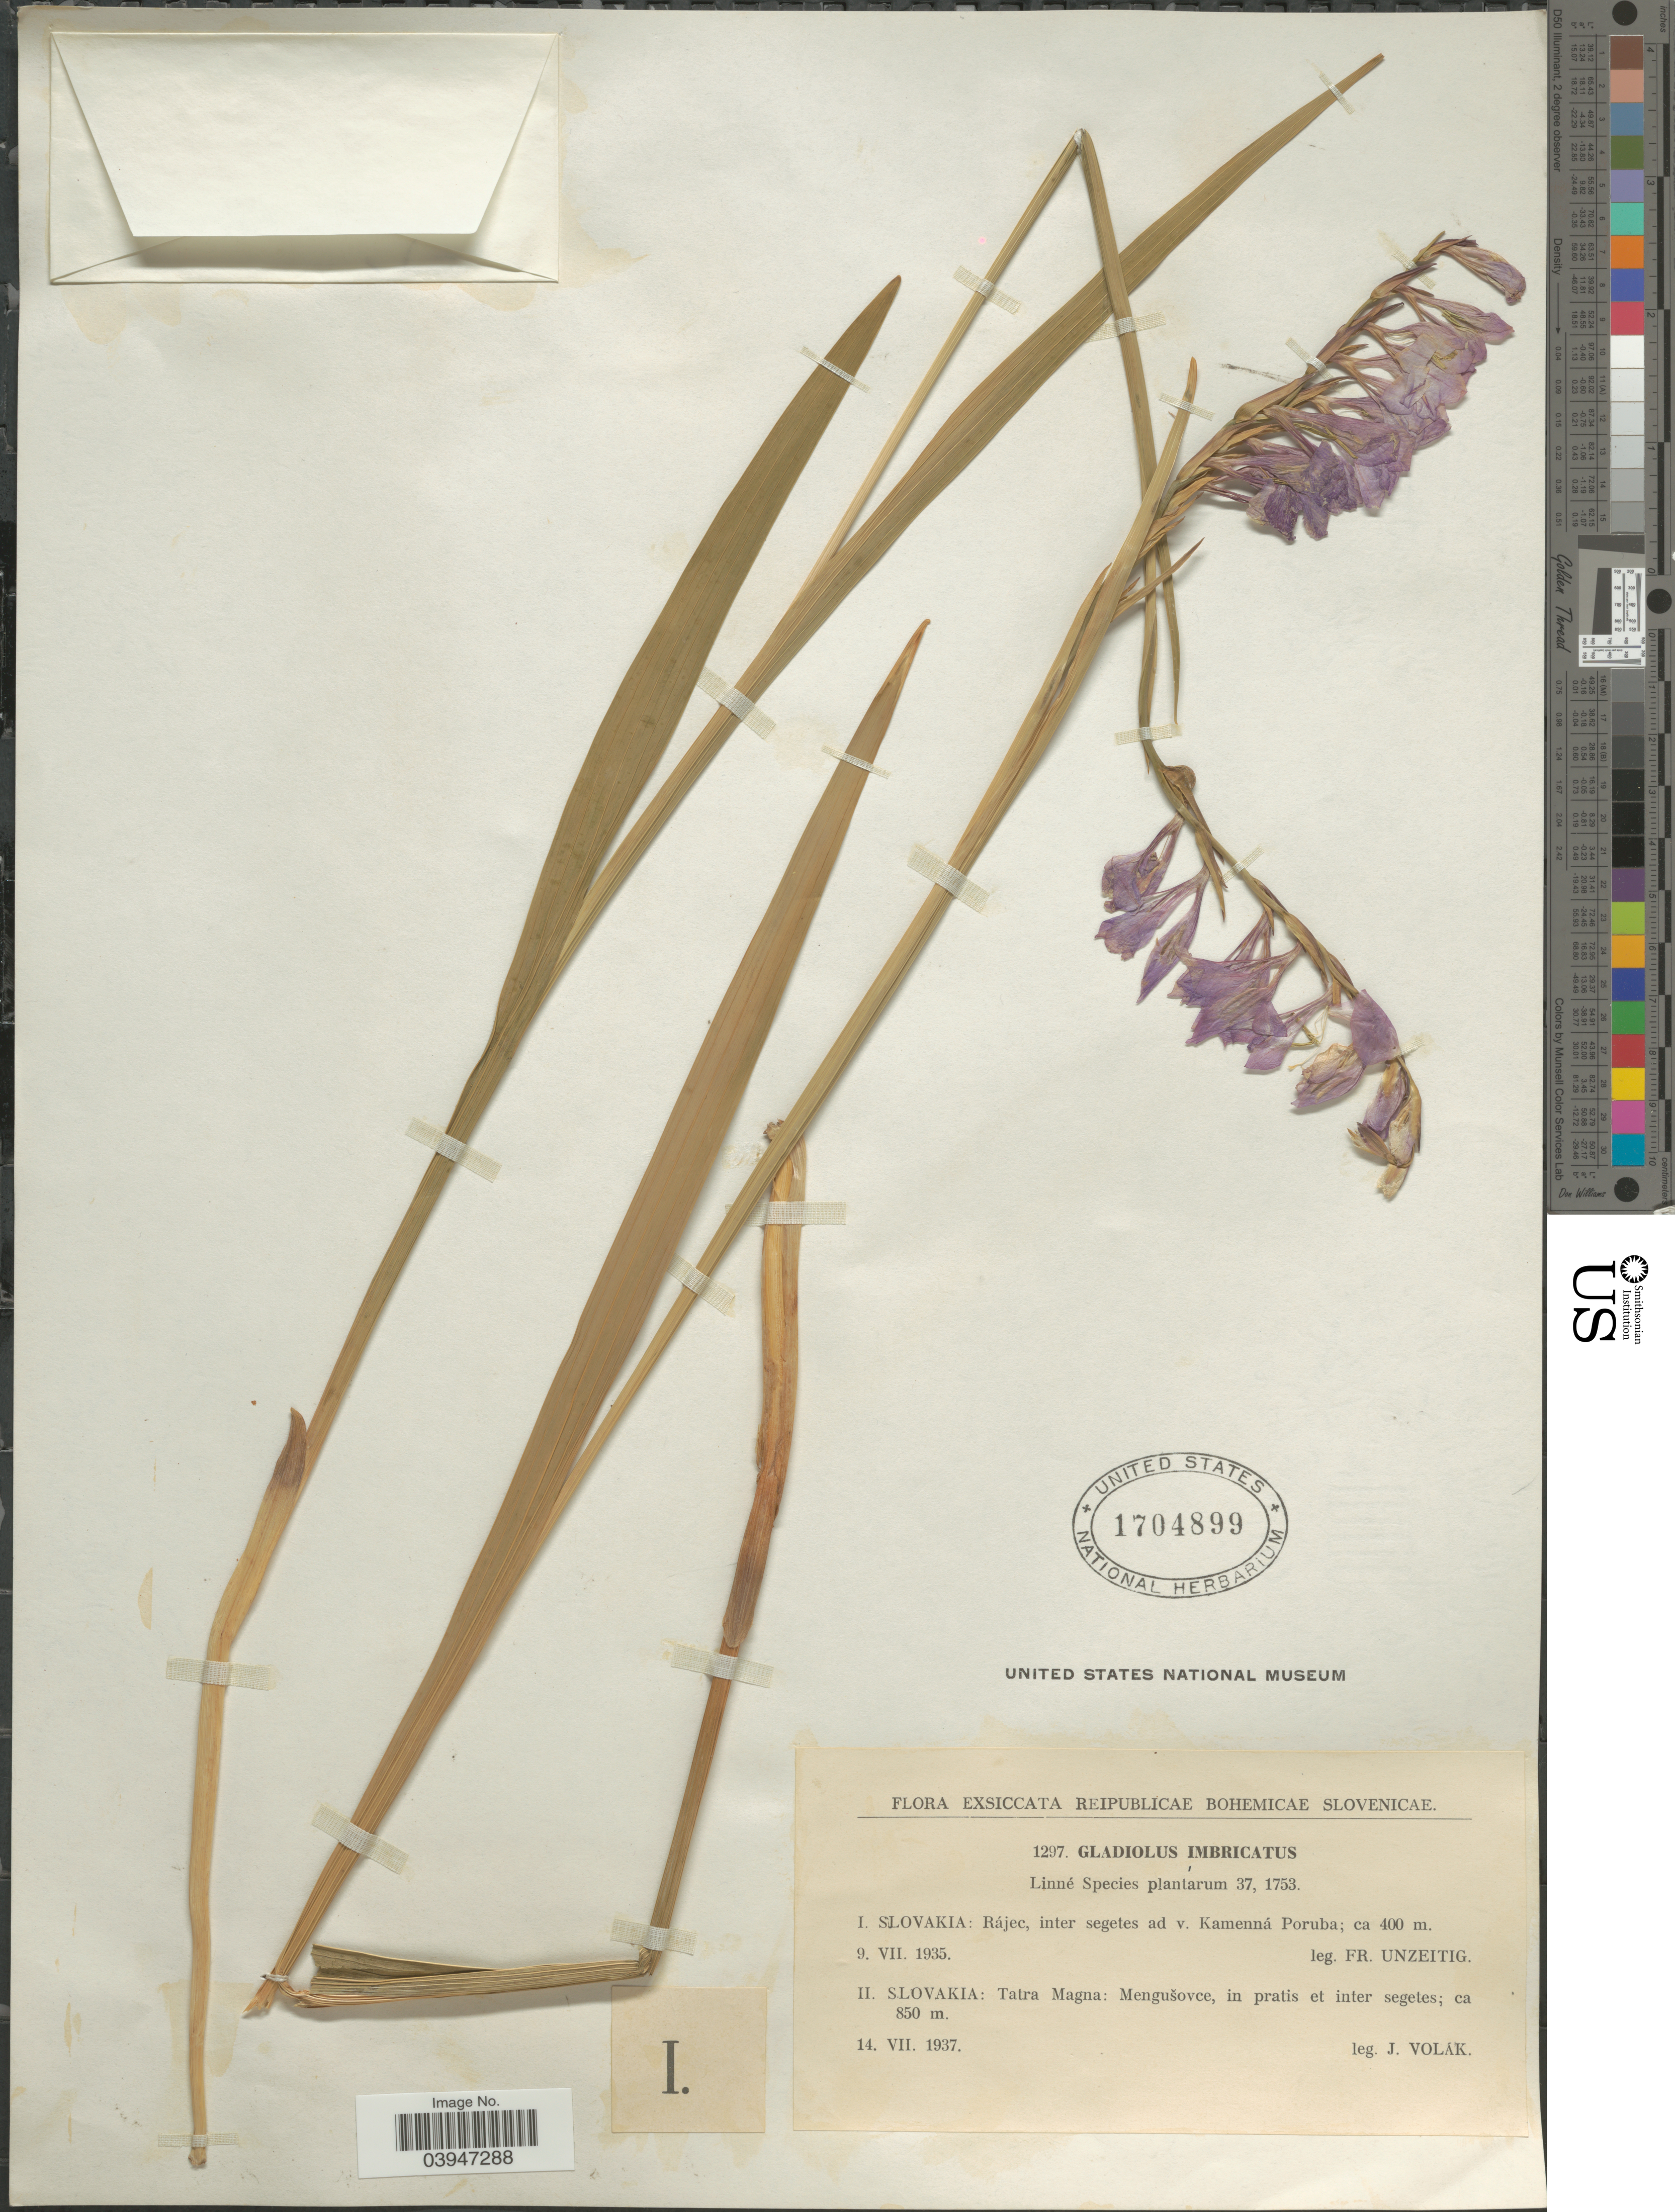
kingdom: Plantae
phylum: Tracheophyta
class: Liliopsida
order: Asparagales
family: Iridaceae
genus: Gladiolus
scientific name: Gladiolus imbricatus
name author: L.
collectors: Unzeitig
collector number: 1297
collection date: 1935-07-09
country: Slovakia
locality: Reipublicae Bohemicae Slovenicae. Slovakia: Rájec, inter segetes ad v. Kamenná Poruba.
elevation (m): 400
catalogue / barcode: US 1704899